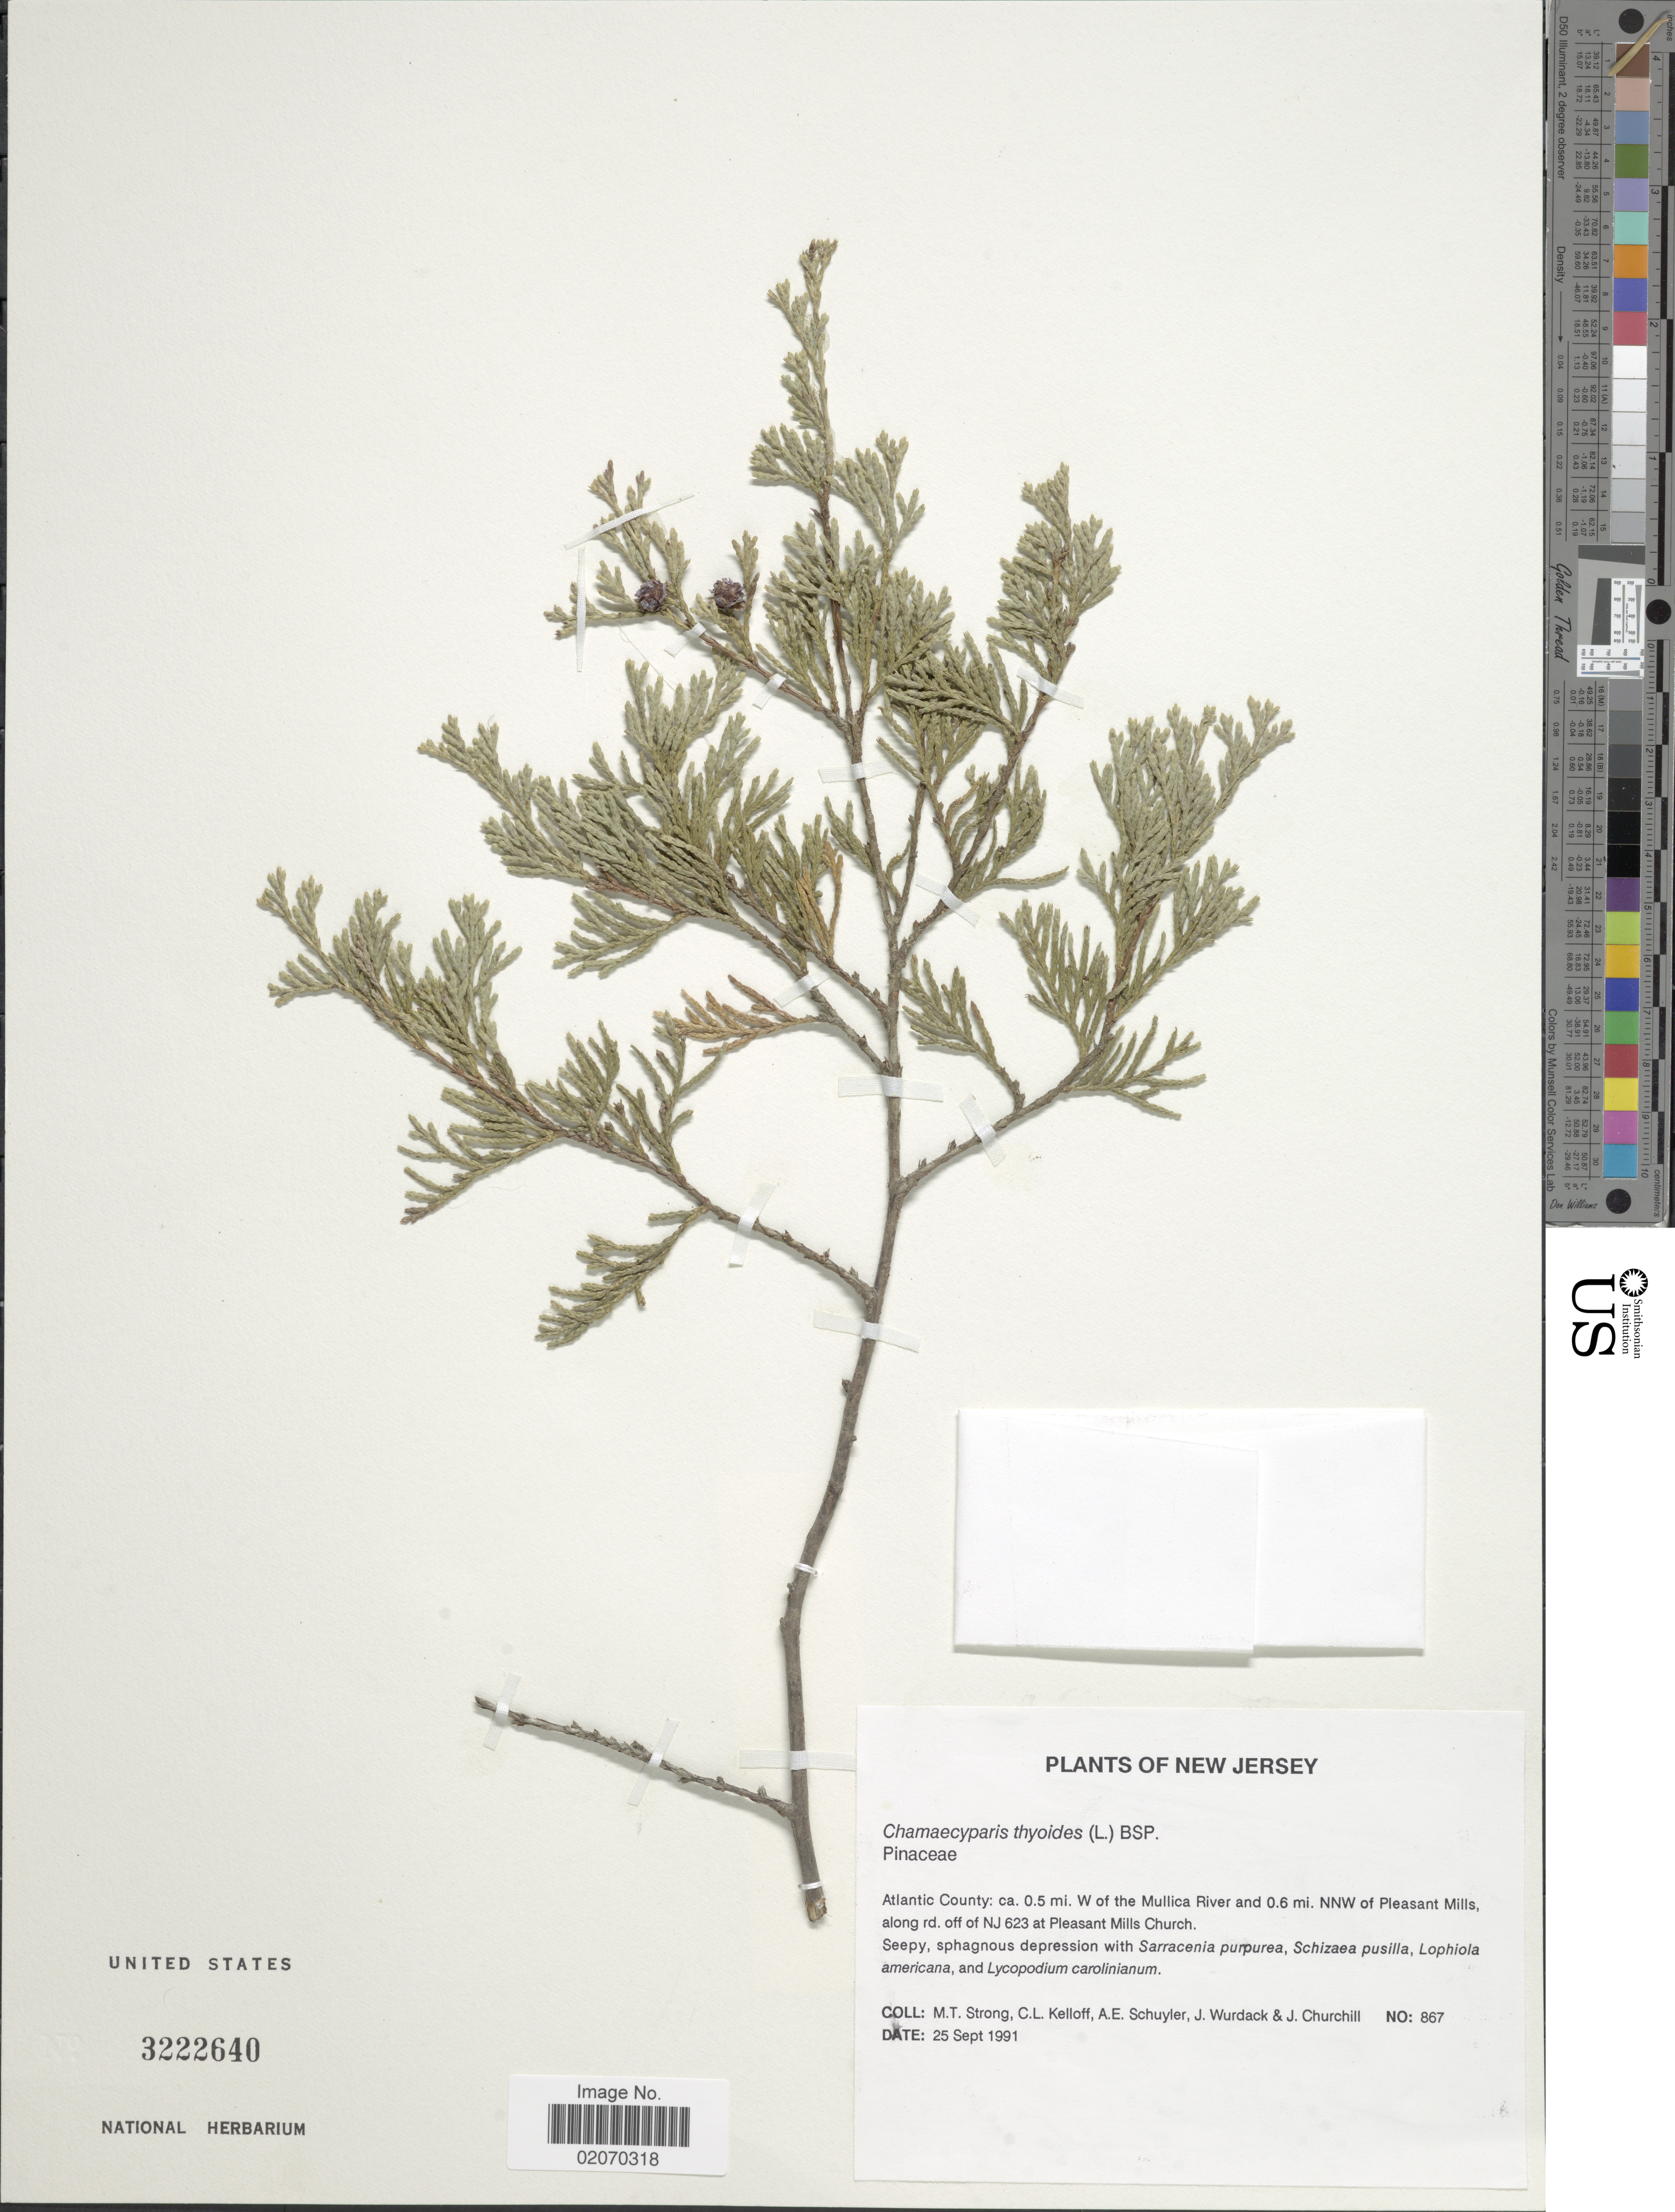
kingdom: Plantae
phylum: Tracheophyta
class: Pinopsida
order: Pinales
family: Cupressaceae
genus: Chamaecyparis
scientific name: Chamaecyparis thyoides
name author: (L.) Britton, Stearns & Poggenb.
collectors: M. T. Strong, A. Schuyler, J. J. Wurdack & J. Churchill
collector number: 867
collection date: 1991-09-25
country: United States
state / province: New Jersey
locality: Atlantic County: ca. 0.5 mi. W of the Mullica River and 0.6 mi. NNW of Pleasant Mills, along rd. off of NJ 623 at Pleasant Mills Church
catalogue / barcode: US 3222640